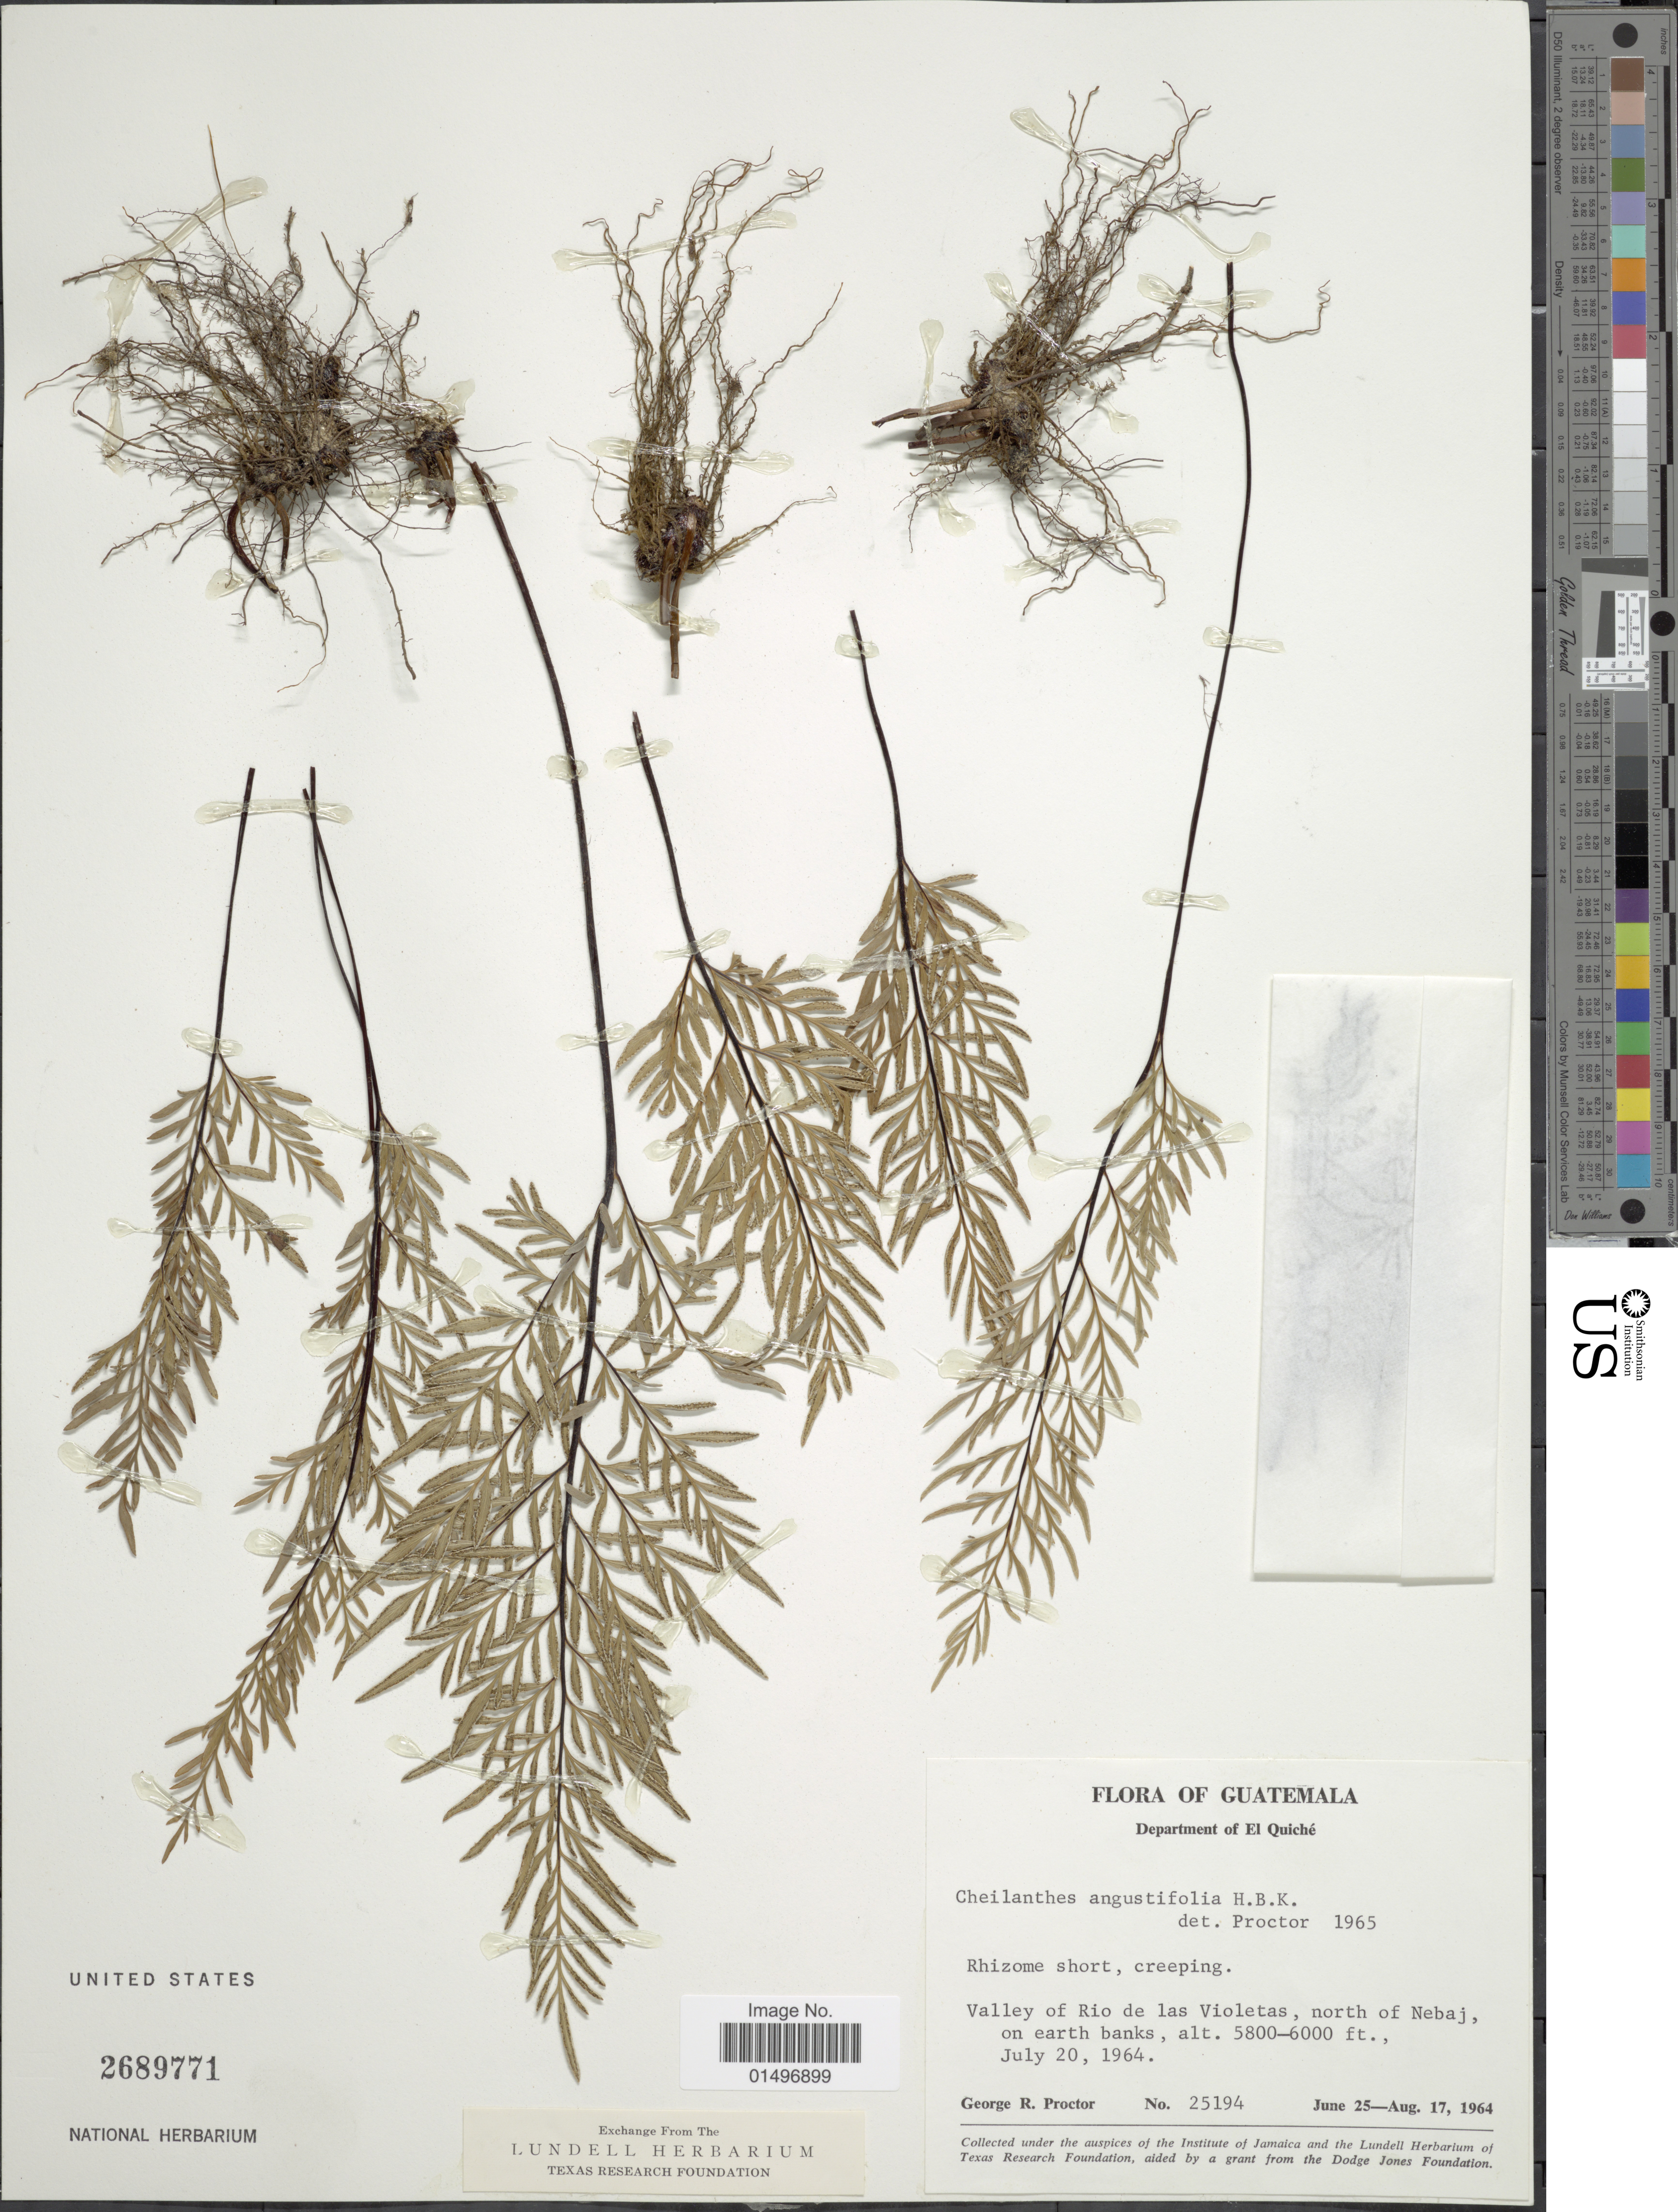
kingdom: Plantae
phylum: Tracheophyta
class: Polypodiopsida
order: Polypodiales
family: Pteridaceae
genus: Gaga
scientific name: Gaga angustifolia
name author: (Kunth) Fay W. Li & Windham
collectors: G. R. Proctor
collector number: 25194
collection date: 1964-07-20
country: Guatemala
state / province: El Quiché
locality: Guatemala, Department of El Quiche, Valley of Rio de Las Violetas, north of Nebaj.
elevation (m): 1768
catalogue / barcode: US 2689771